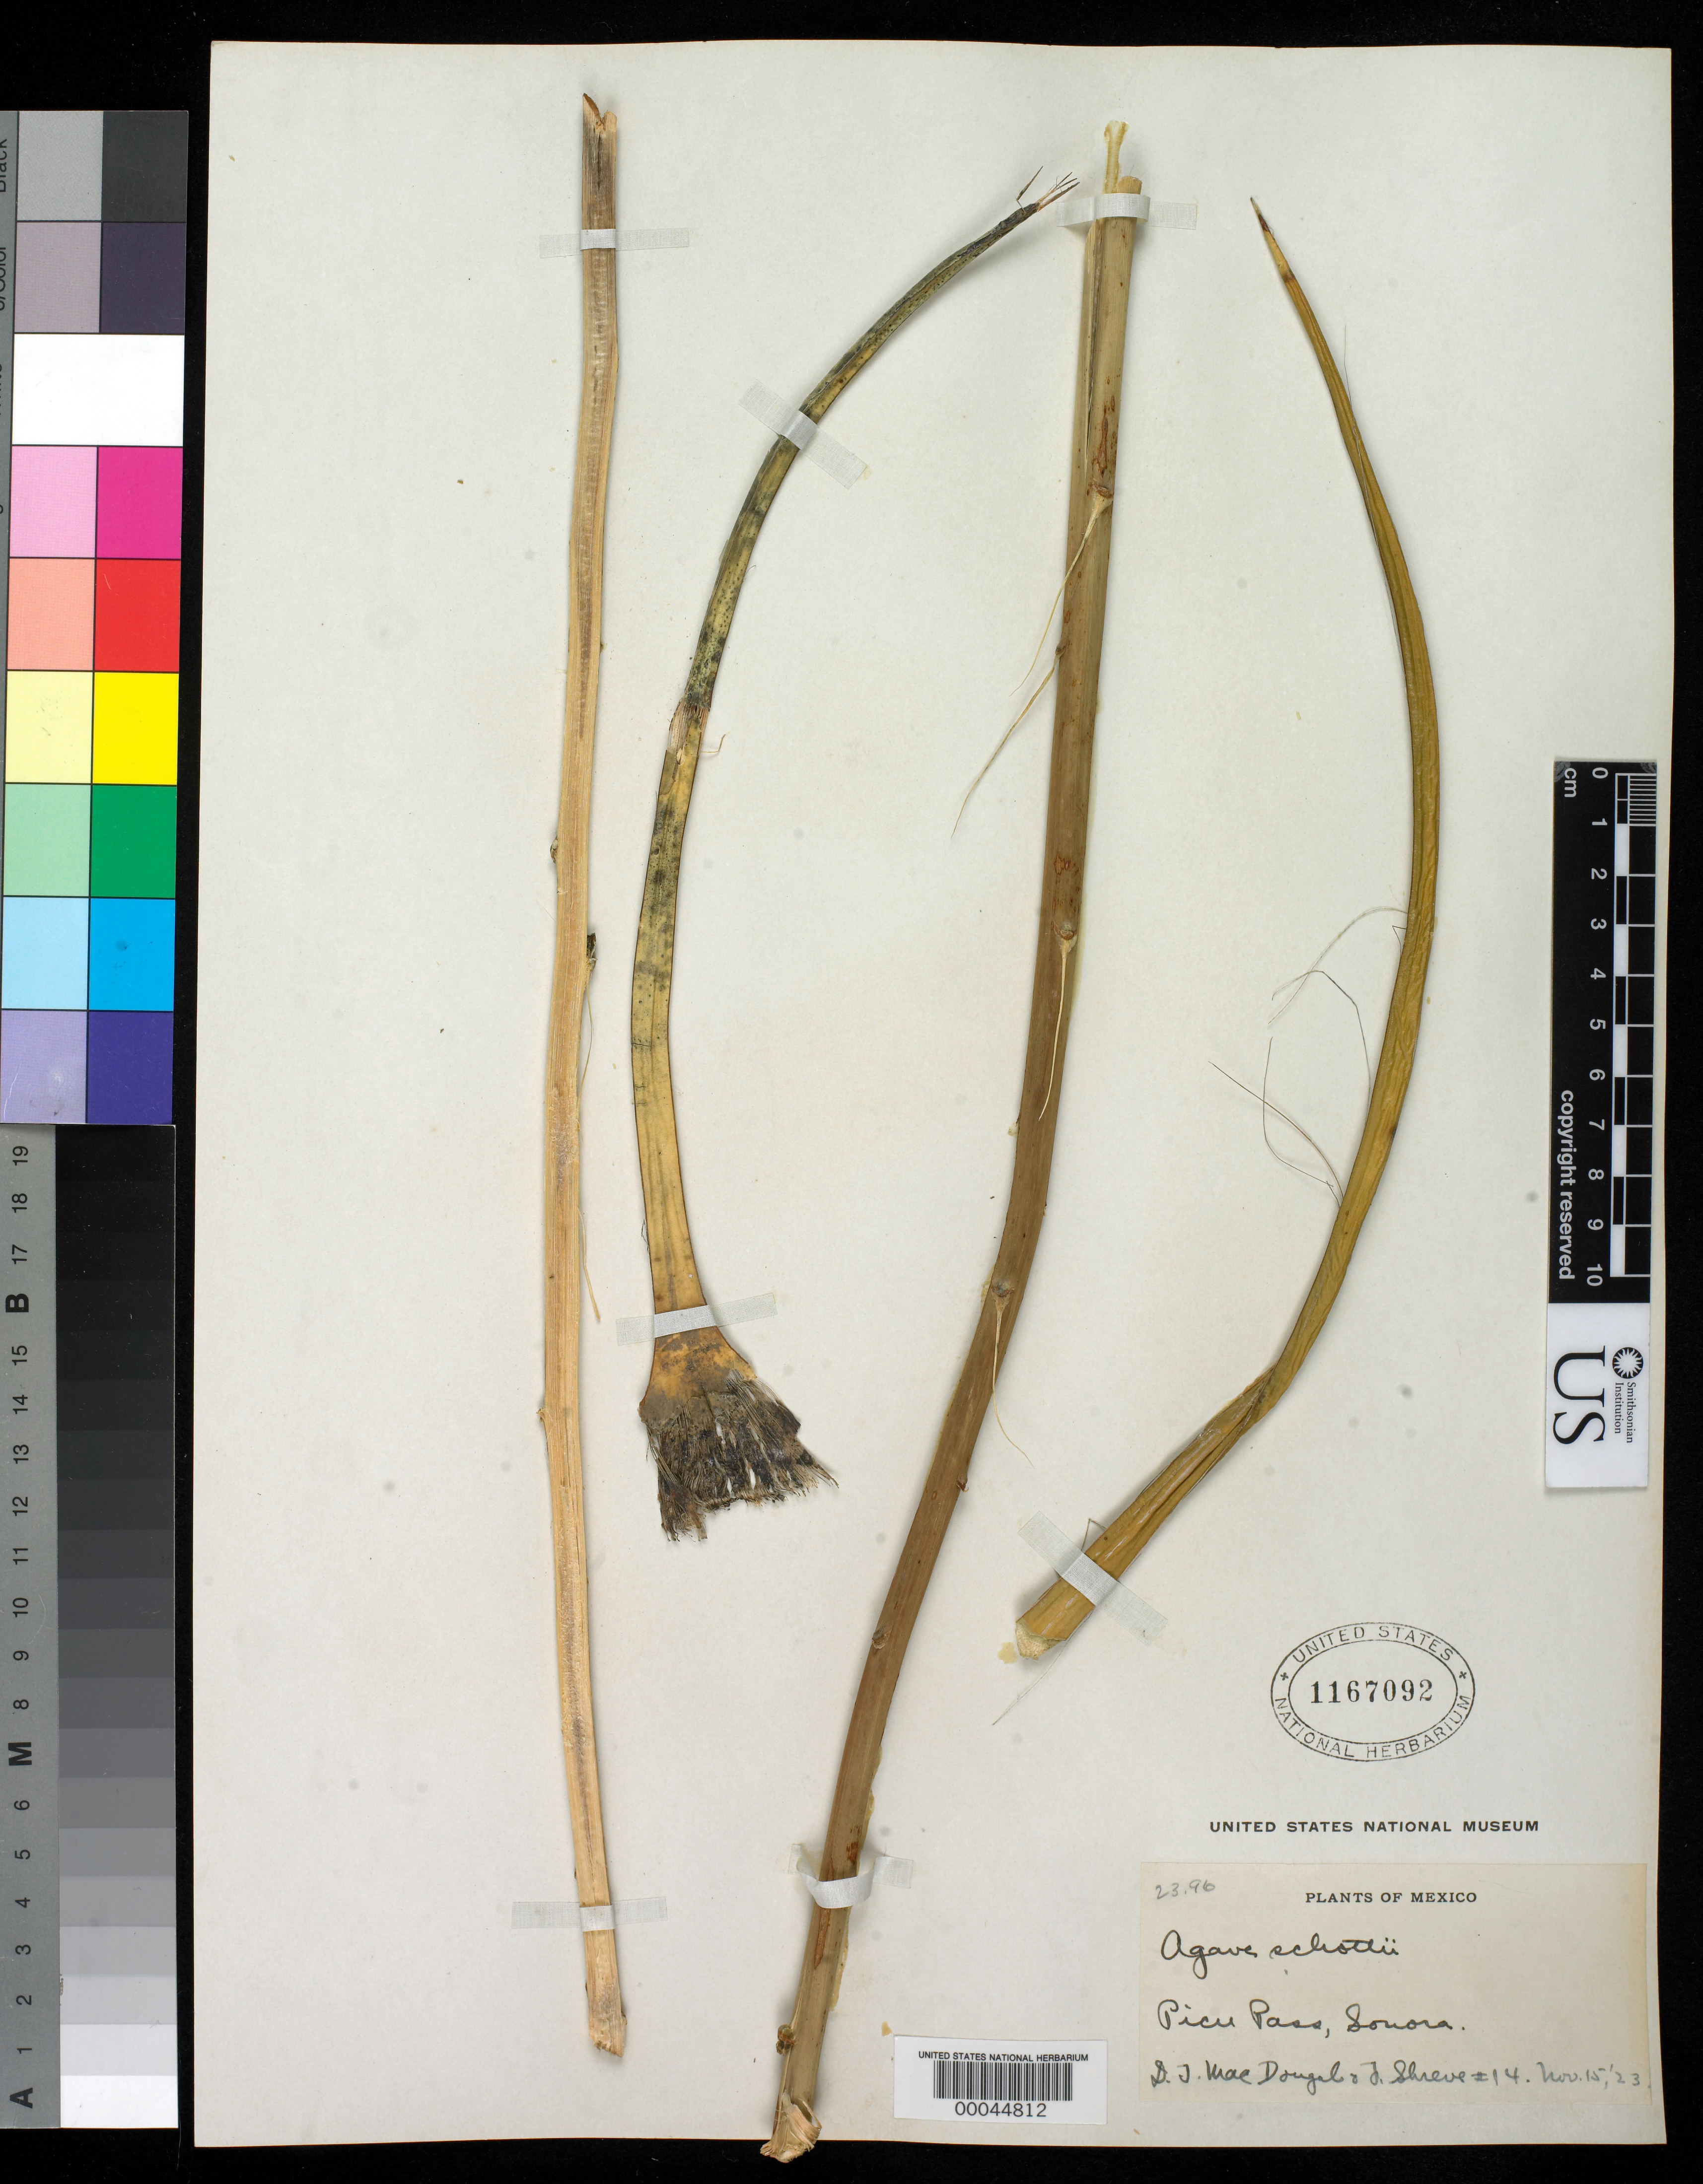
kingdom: Plantae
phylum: Tracheophyta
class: Liliopsida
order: Asparagales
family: Asparagaceae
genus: Agave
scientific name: Agave schottii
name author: Engelm.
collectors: D. T. MacDougal & F. Shreve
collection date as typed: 15 Nov 1923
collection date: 1923-11-15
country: Mexico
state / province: Sonora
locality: Picu pass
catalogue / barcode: US 1167092